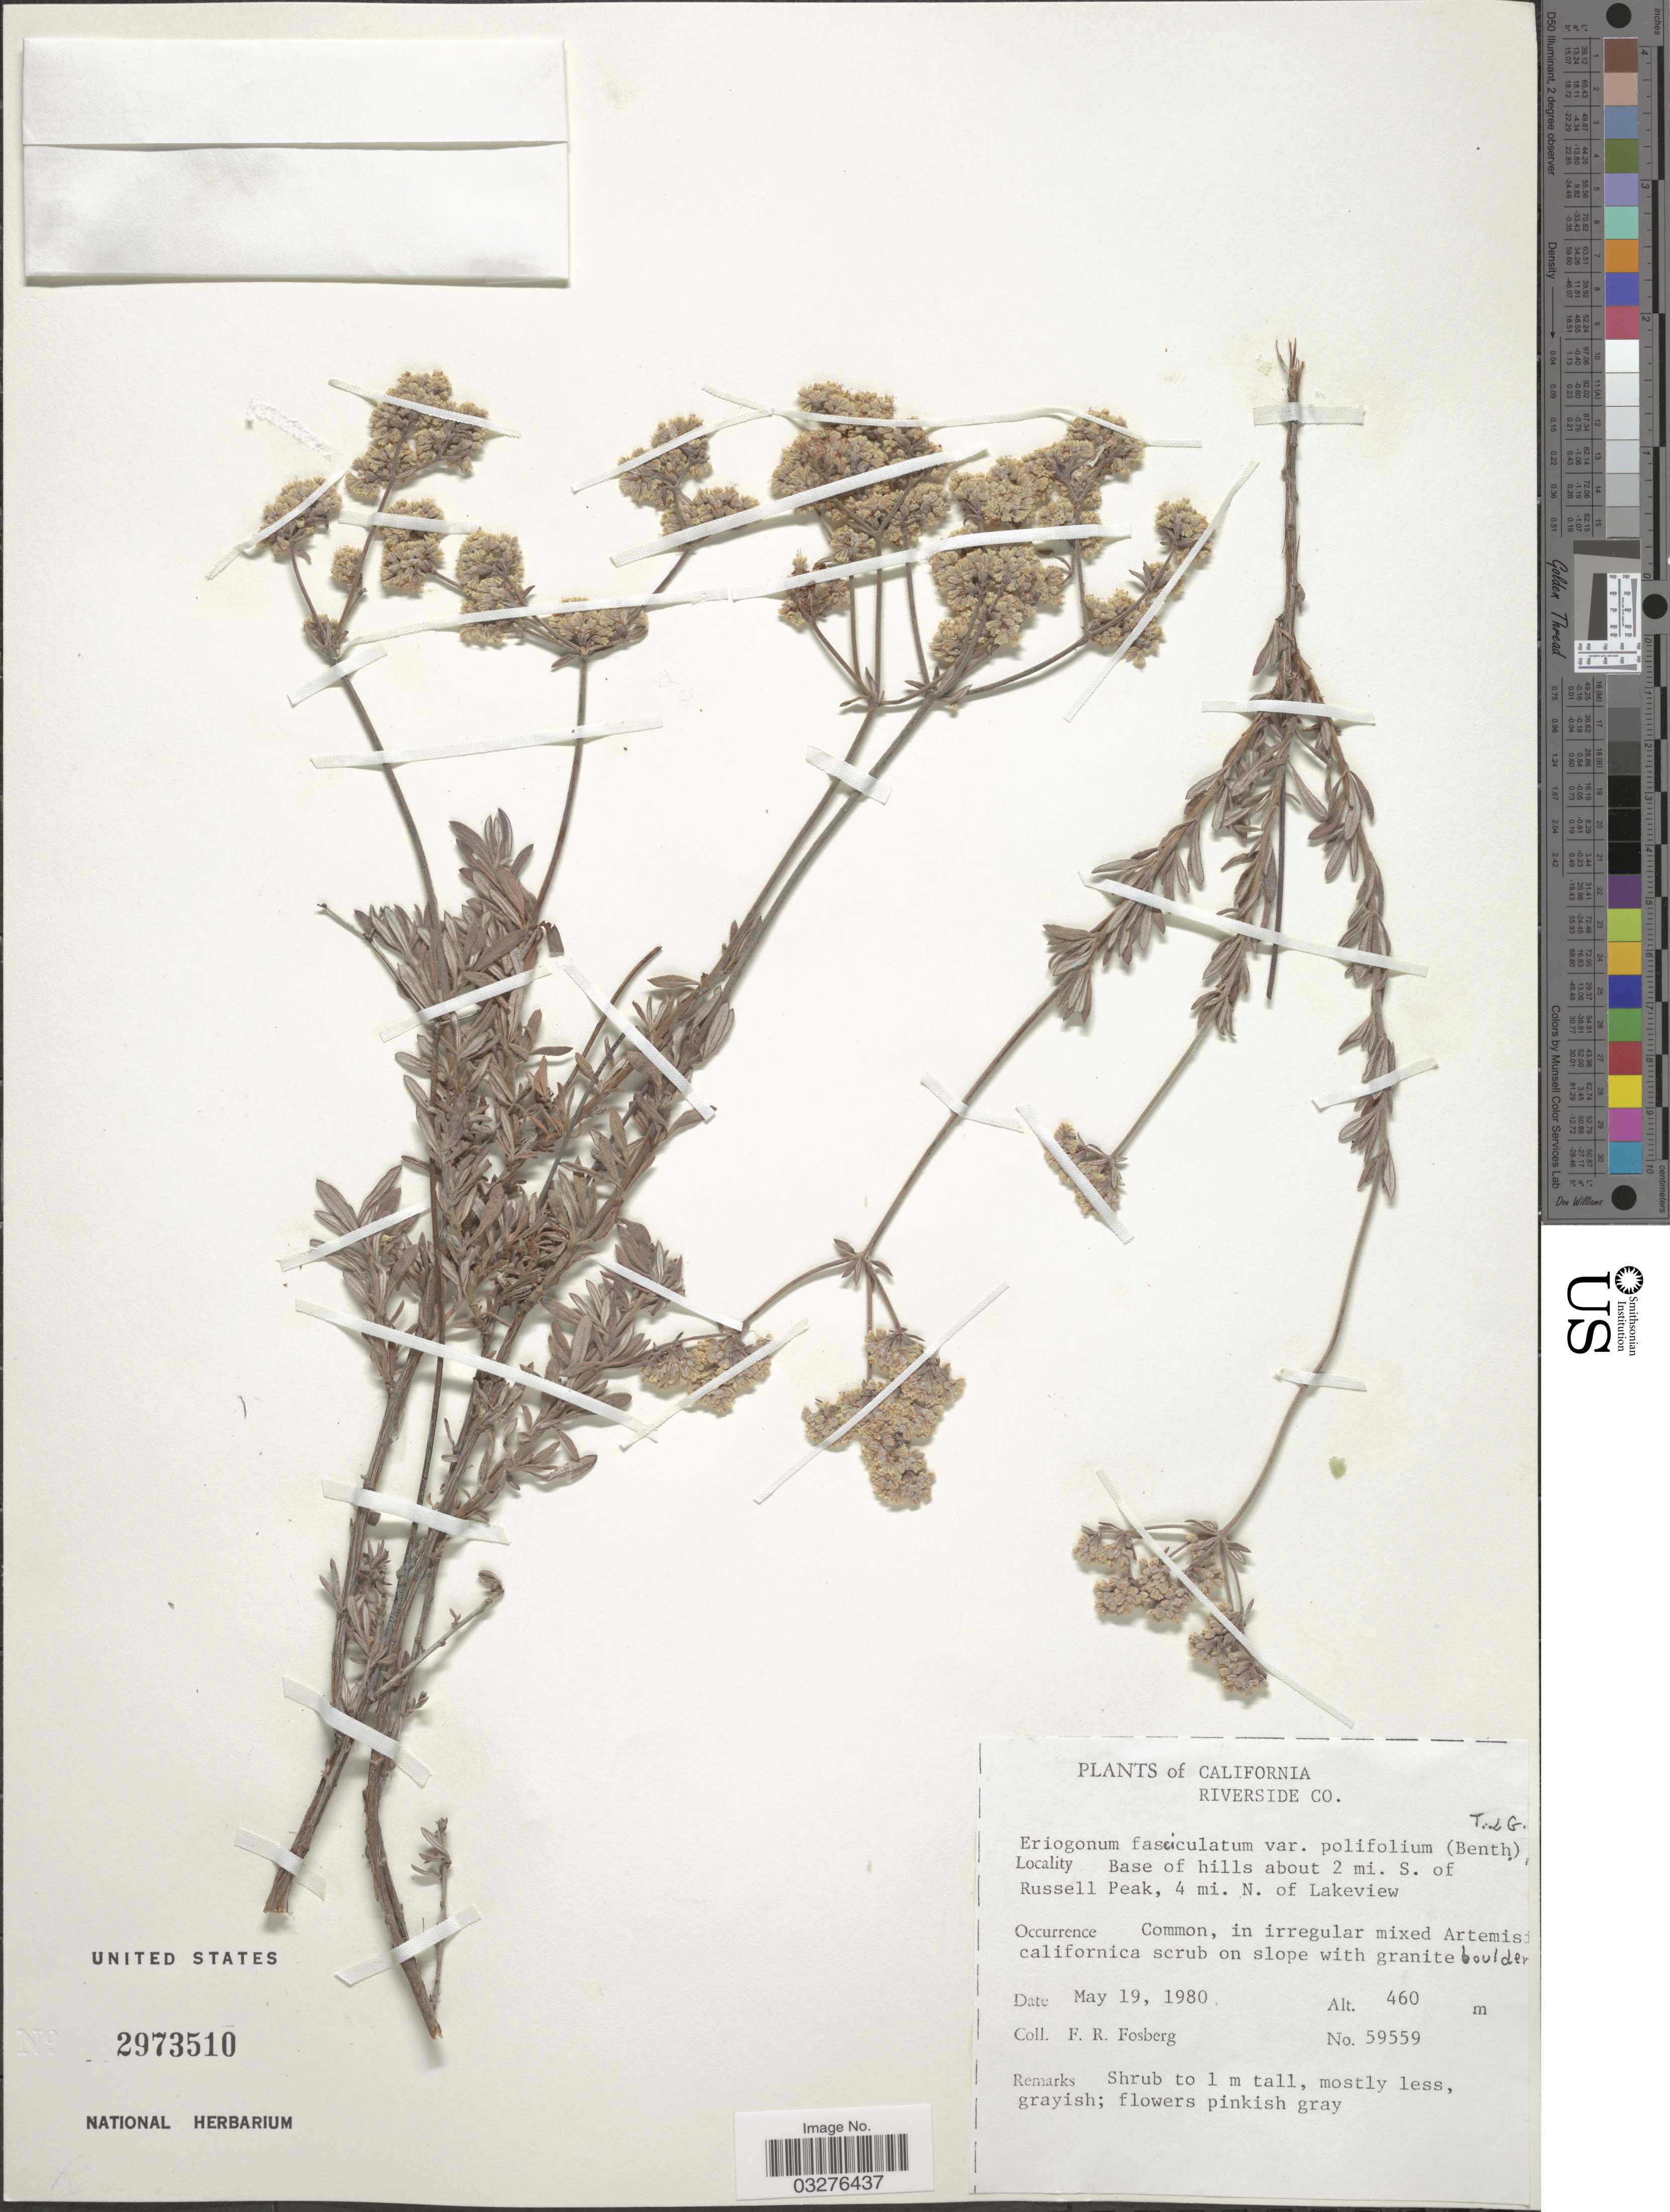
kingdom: Plantae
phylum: Tracheophyta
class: Magnoliopsida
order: Caryophyllales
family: Polygonaceae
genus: Eriogonum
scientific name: Eriogonum fasciculatum var. polifolium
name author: (Benth.) Torr. & A. Gray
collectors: F. R. Fosberg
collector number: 59559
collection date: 1980-05-19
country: United States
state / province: California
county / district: Riverside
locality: Riverside Co., Base of hills about 2 mi. S. of Russell Peak, 4 mi. N. of Lakeview.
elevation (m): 460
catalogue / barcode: US 2973510